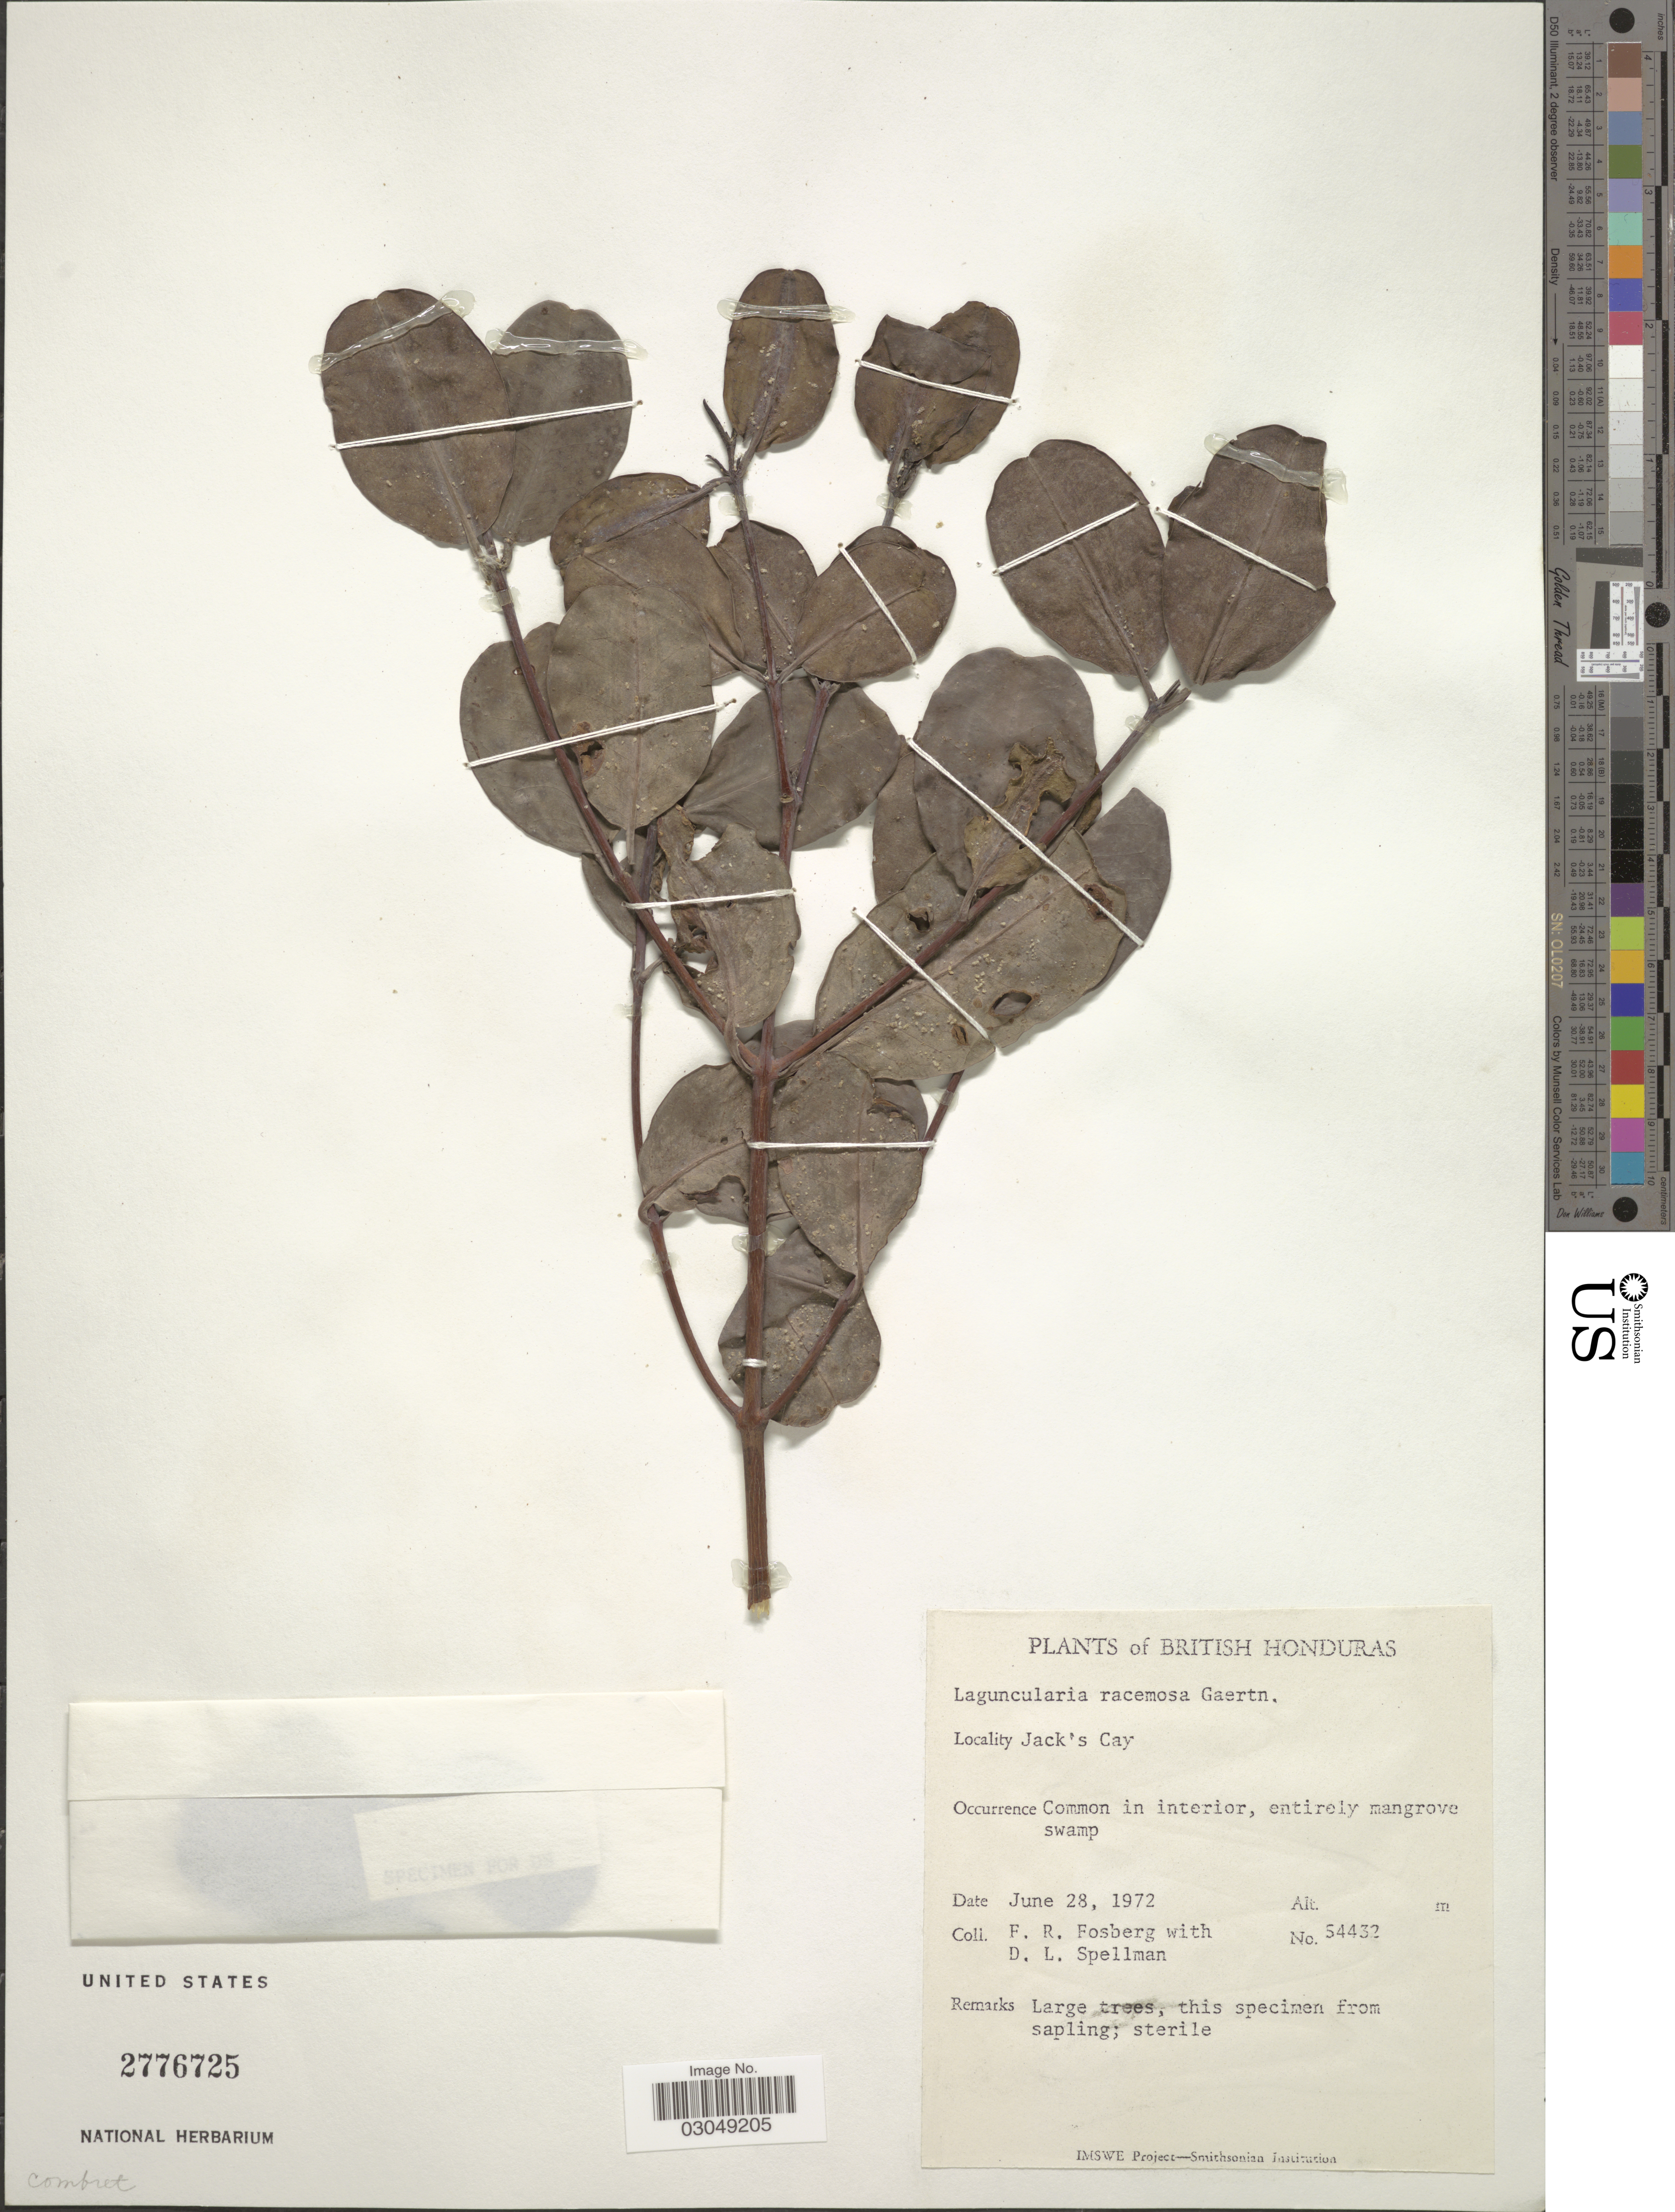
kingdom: Plantae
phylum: Tracheophyta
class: Magnoliopsida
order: Myrtales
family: Combretaceae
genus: Laguncularia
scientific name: Laguncularia racemosa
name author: (L.) C.F. Gaertn.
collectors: F. R. Fosberg & D. L. Spellman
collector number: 54432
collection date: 1972-06-28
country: Belize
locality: British Honduras. Jack's Cay.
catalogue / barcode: US 2776725